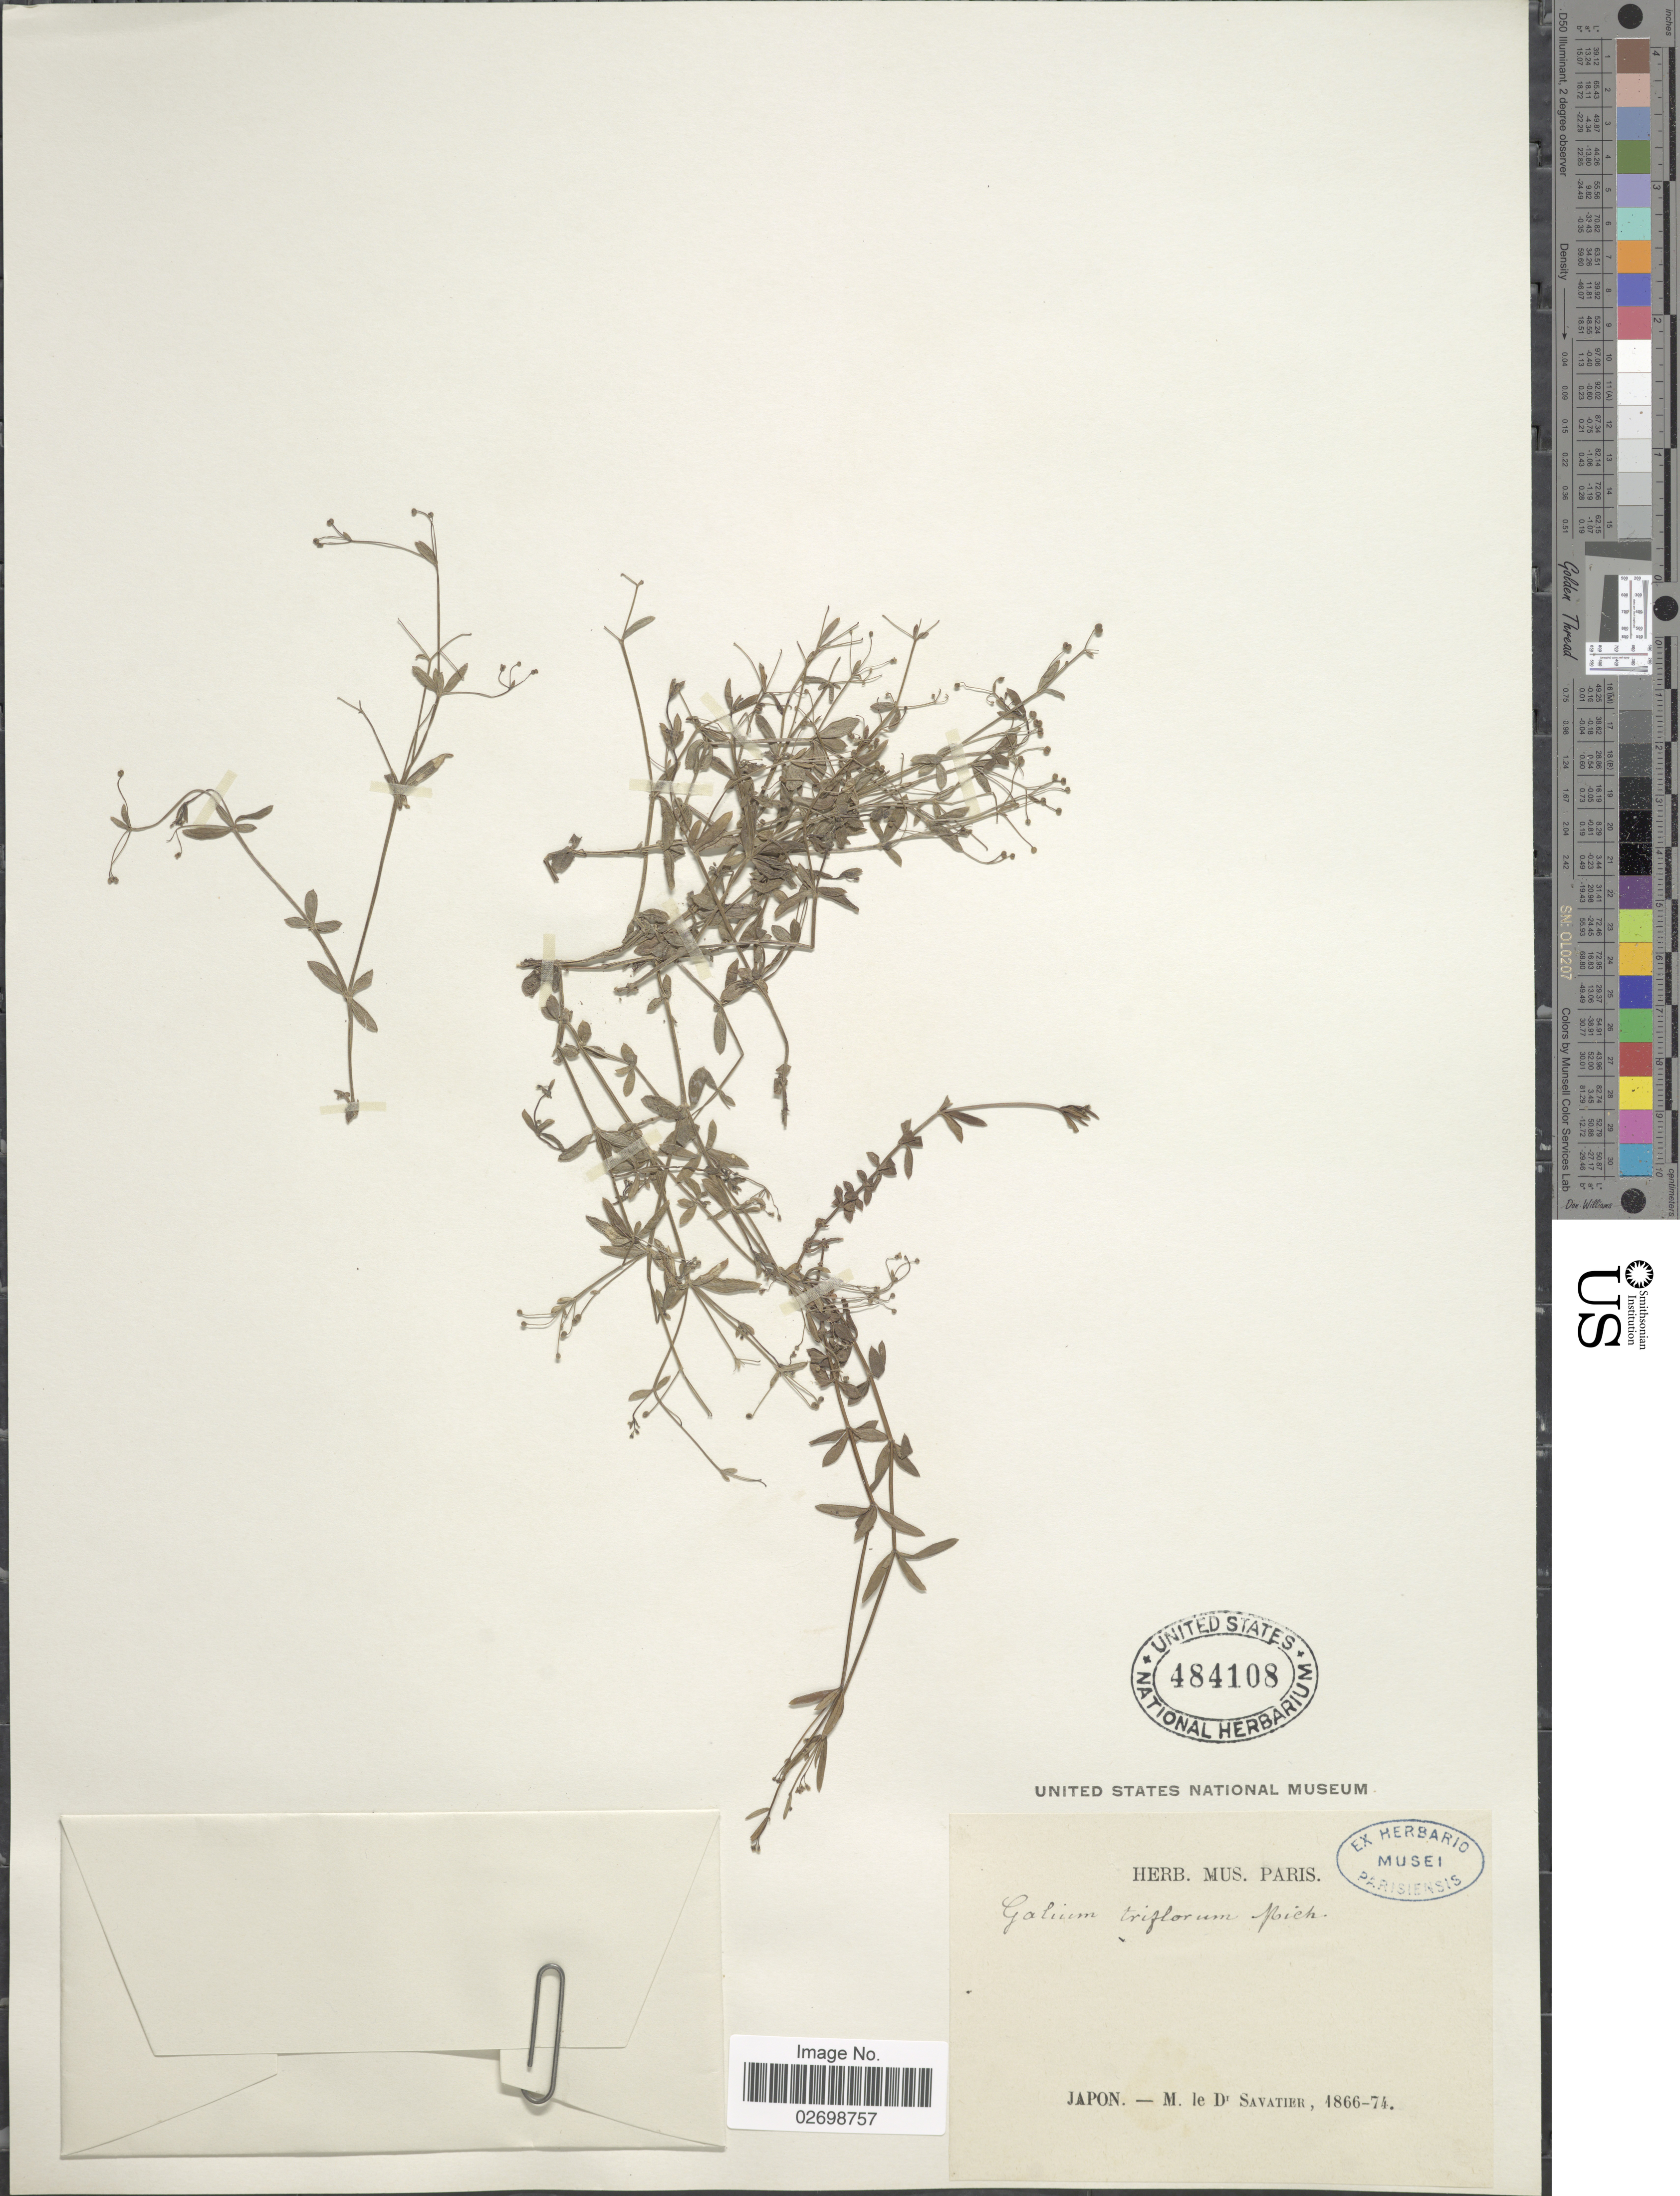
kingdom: Plantae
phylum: Tracheophyta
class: Magnoliopsida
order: Gentianales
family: Rubiaceae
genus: Galium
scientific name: Galium triflorum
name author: Michx.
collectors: Savatier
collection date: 1866/1874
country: Japan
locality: Japon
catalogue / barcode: US 484108